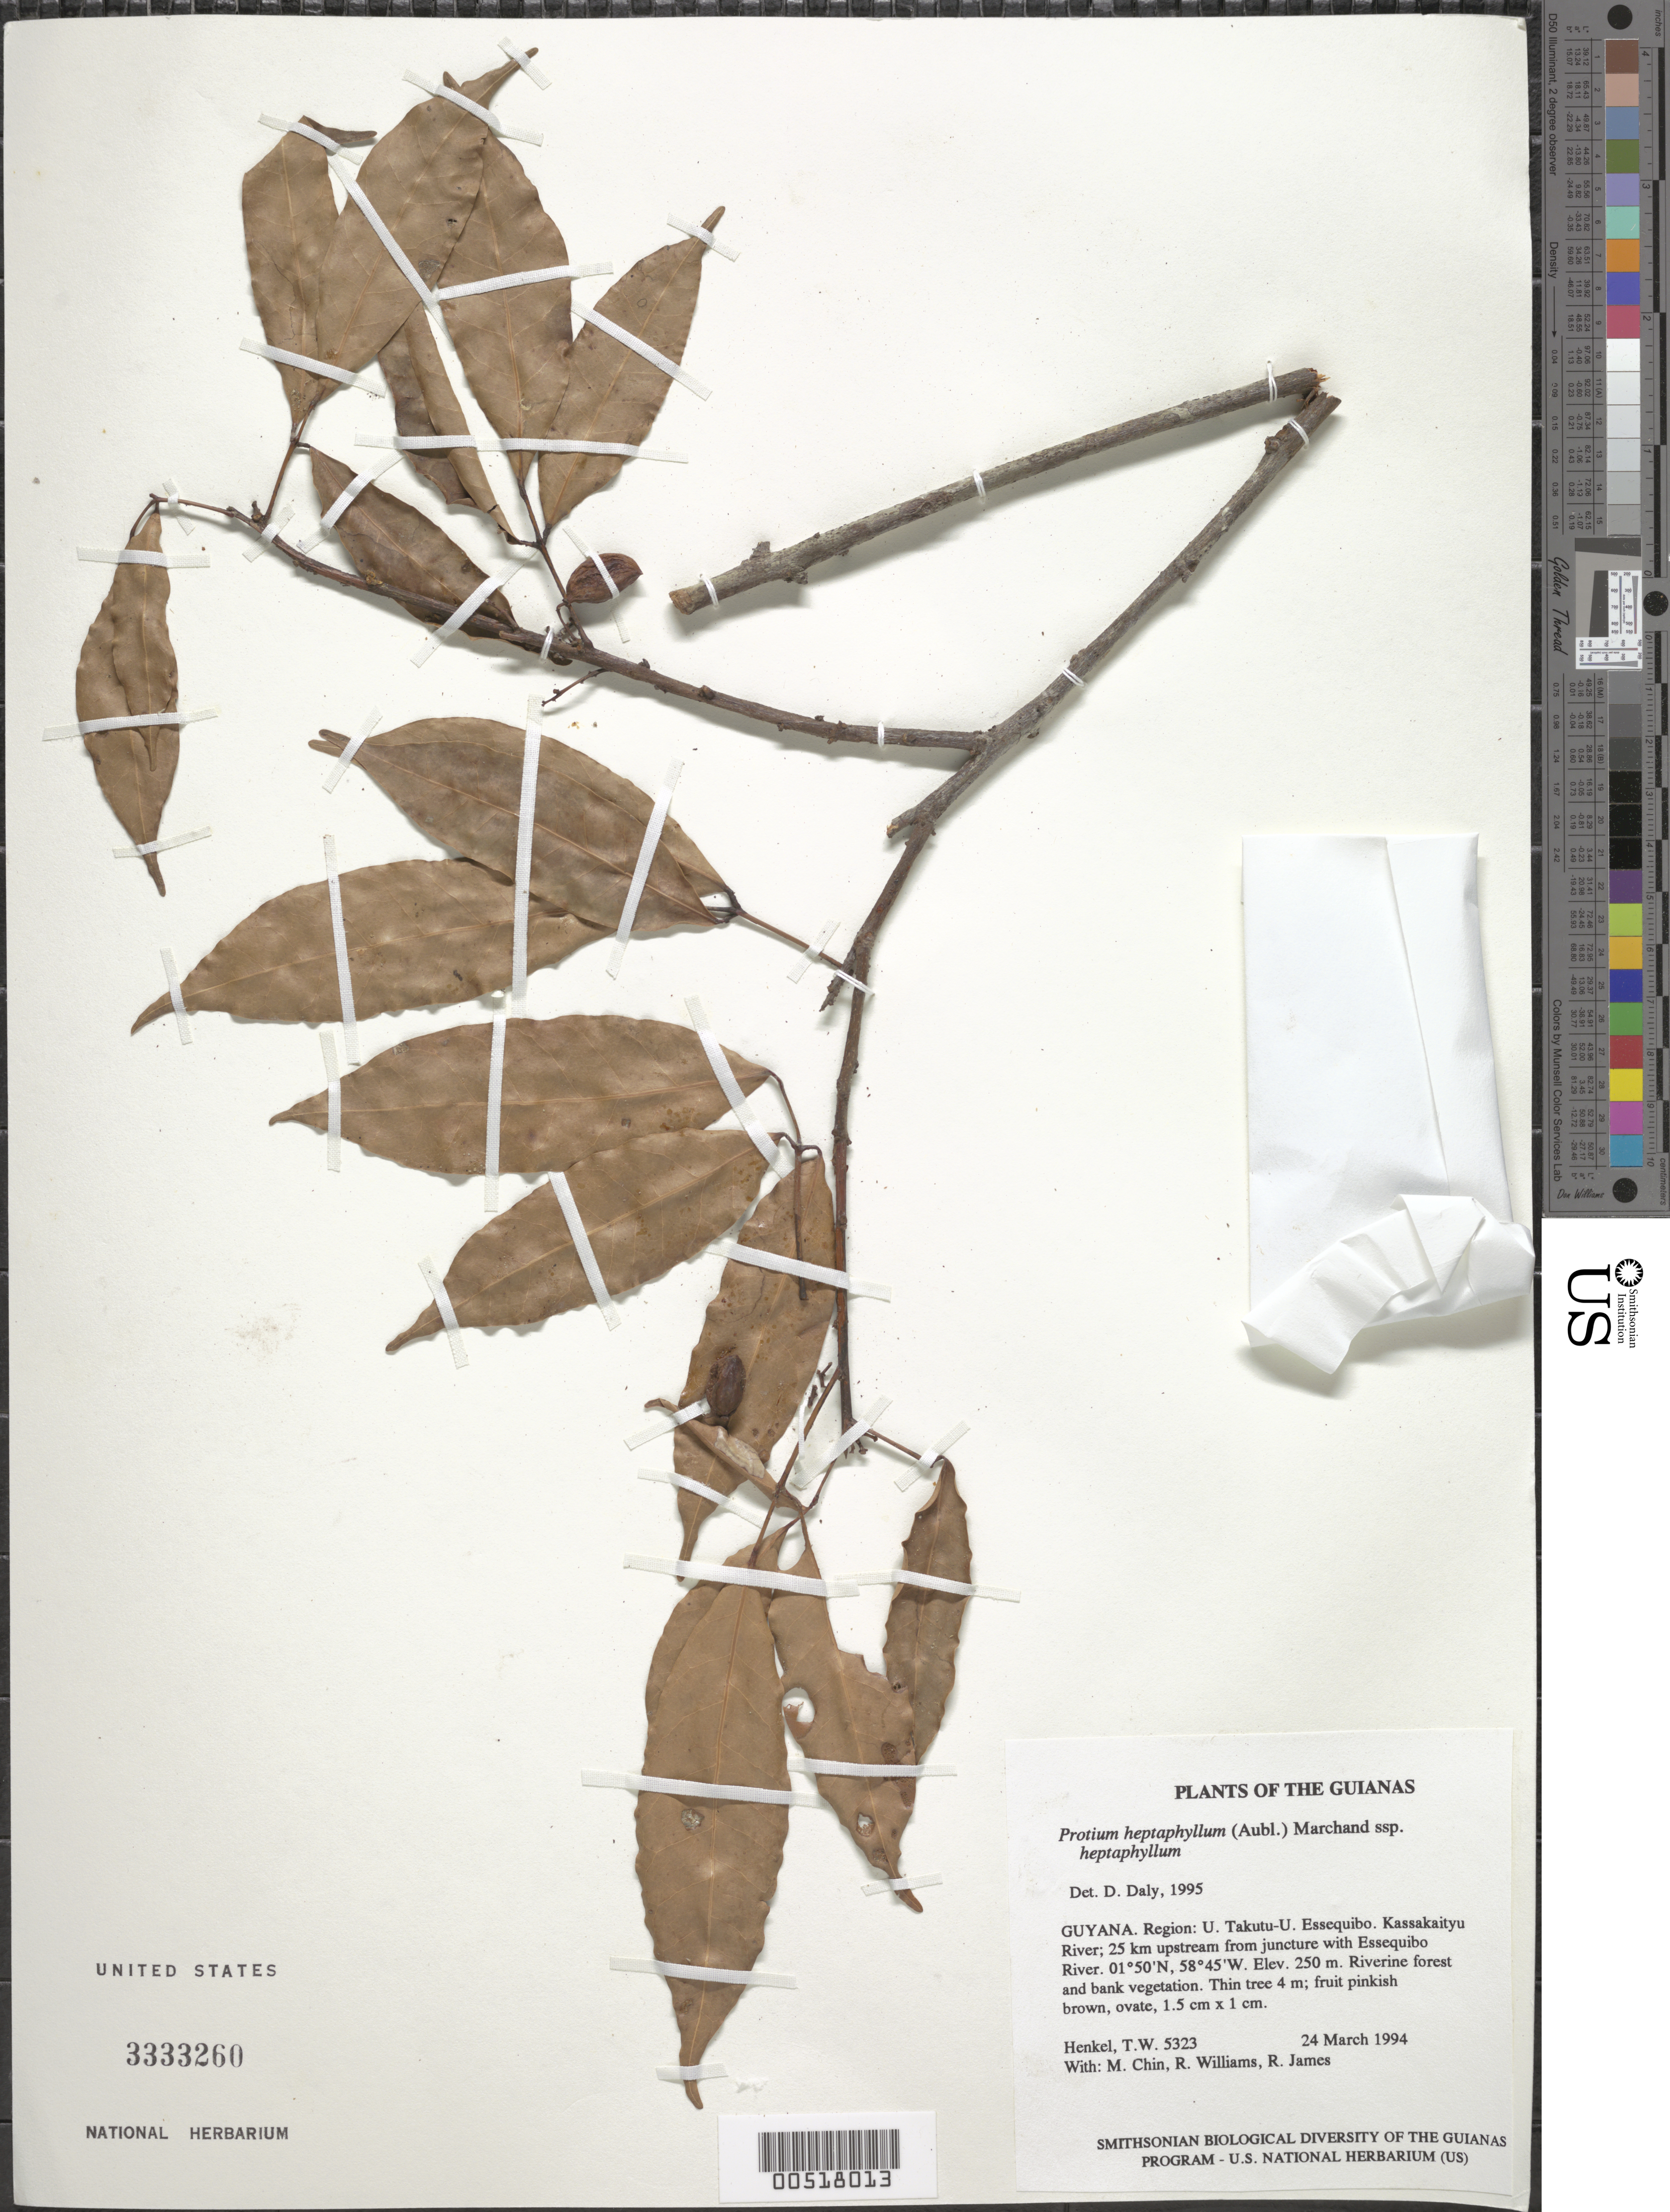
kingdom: Plantae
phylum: Tracheophyta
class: Magnoliopsida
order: Sapindales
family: Burseraceae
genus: Protium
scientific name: Protium heptaphyllum subsp. heptaphyllum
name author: (Aubl.) Marchand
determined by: Daly, D. C.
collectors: T. Henkel, M. Chin, R. Williams & R. James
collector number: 5323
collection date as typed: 24 March 1994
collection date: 1994-03-24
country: Guyana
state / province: U. Takutu-U. Essequibo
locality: Kassakaityu River; 25 km upstream from juncture with Essequibo River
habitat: Riverine forest and bank vegetation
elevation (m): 250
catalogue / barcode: US 3333260